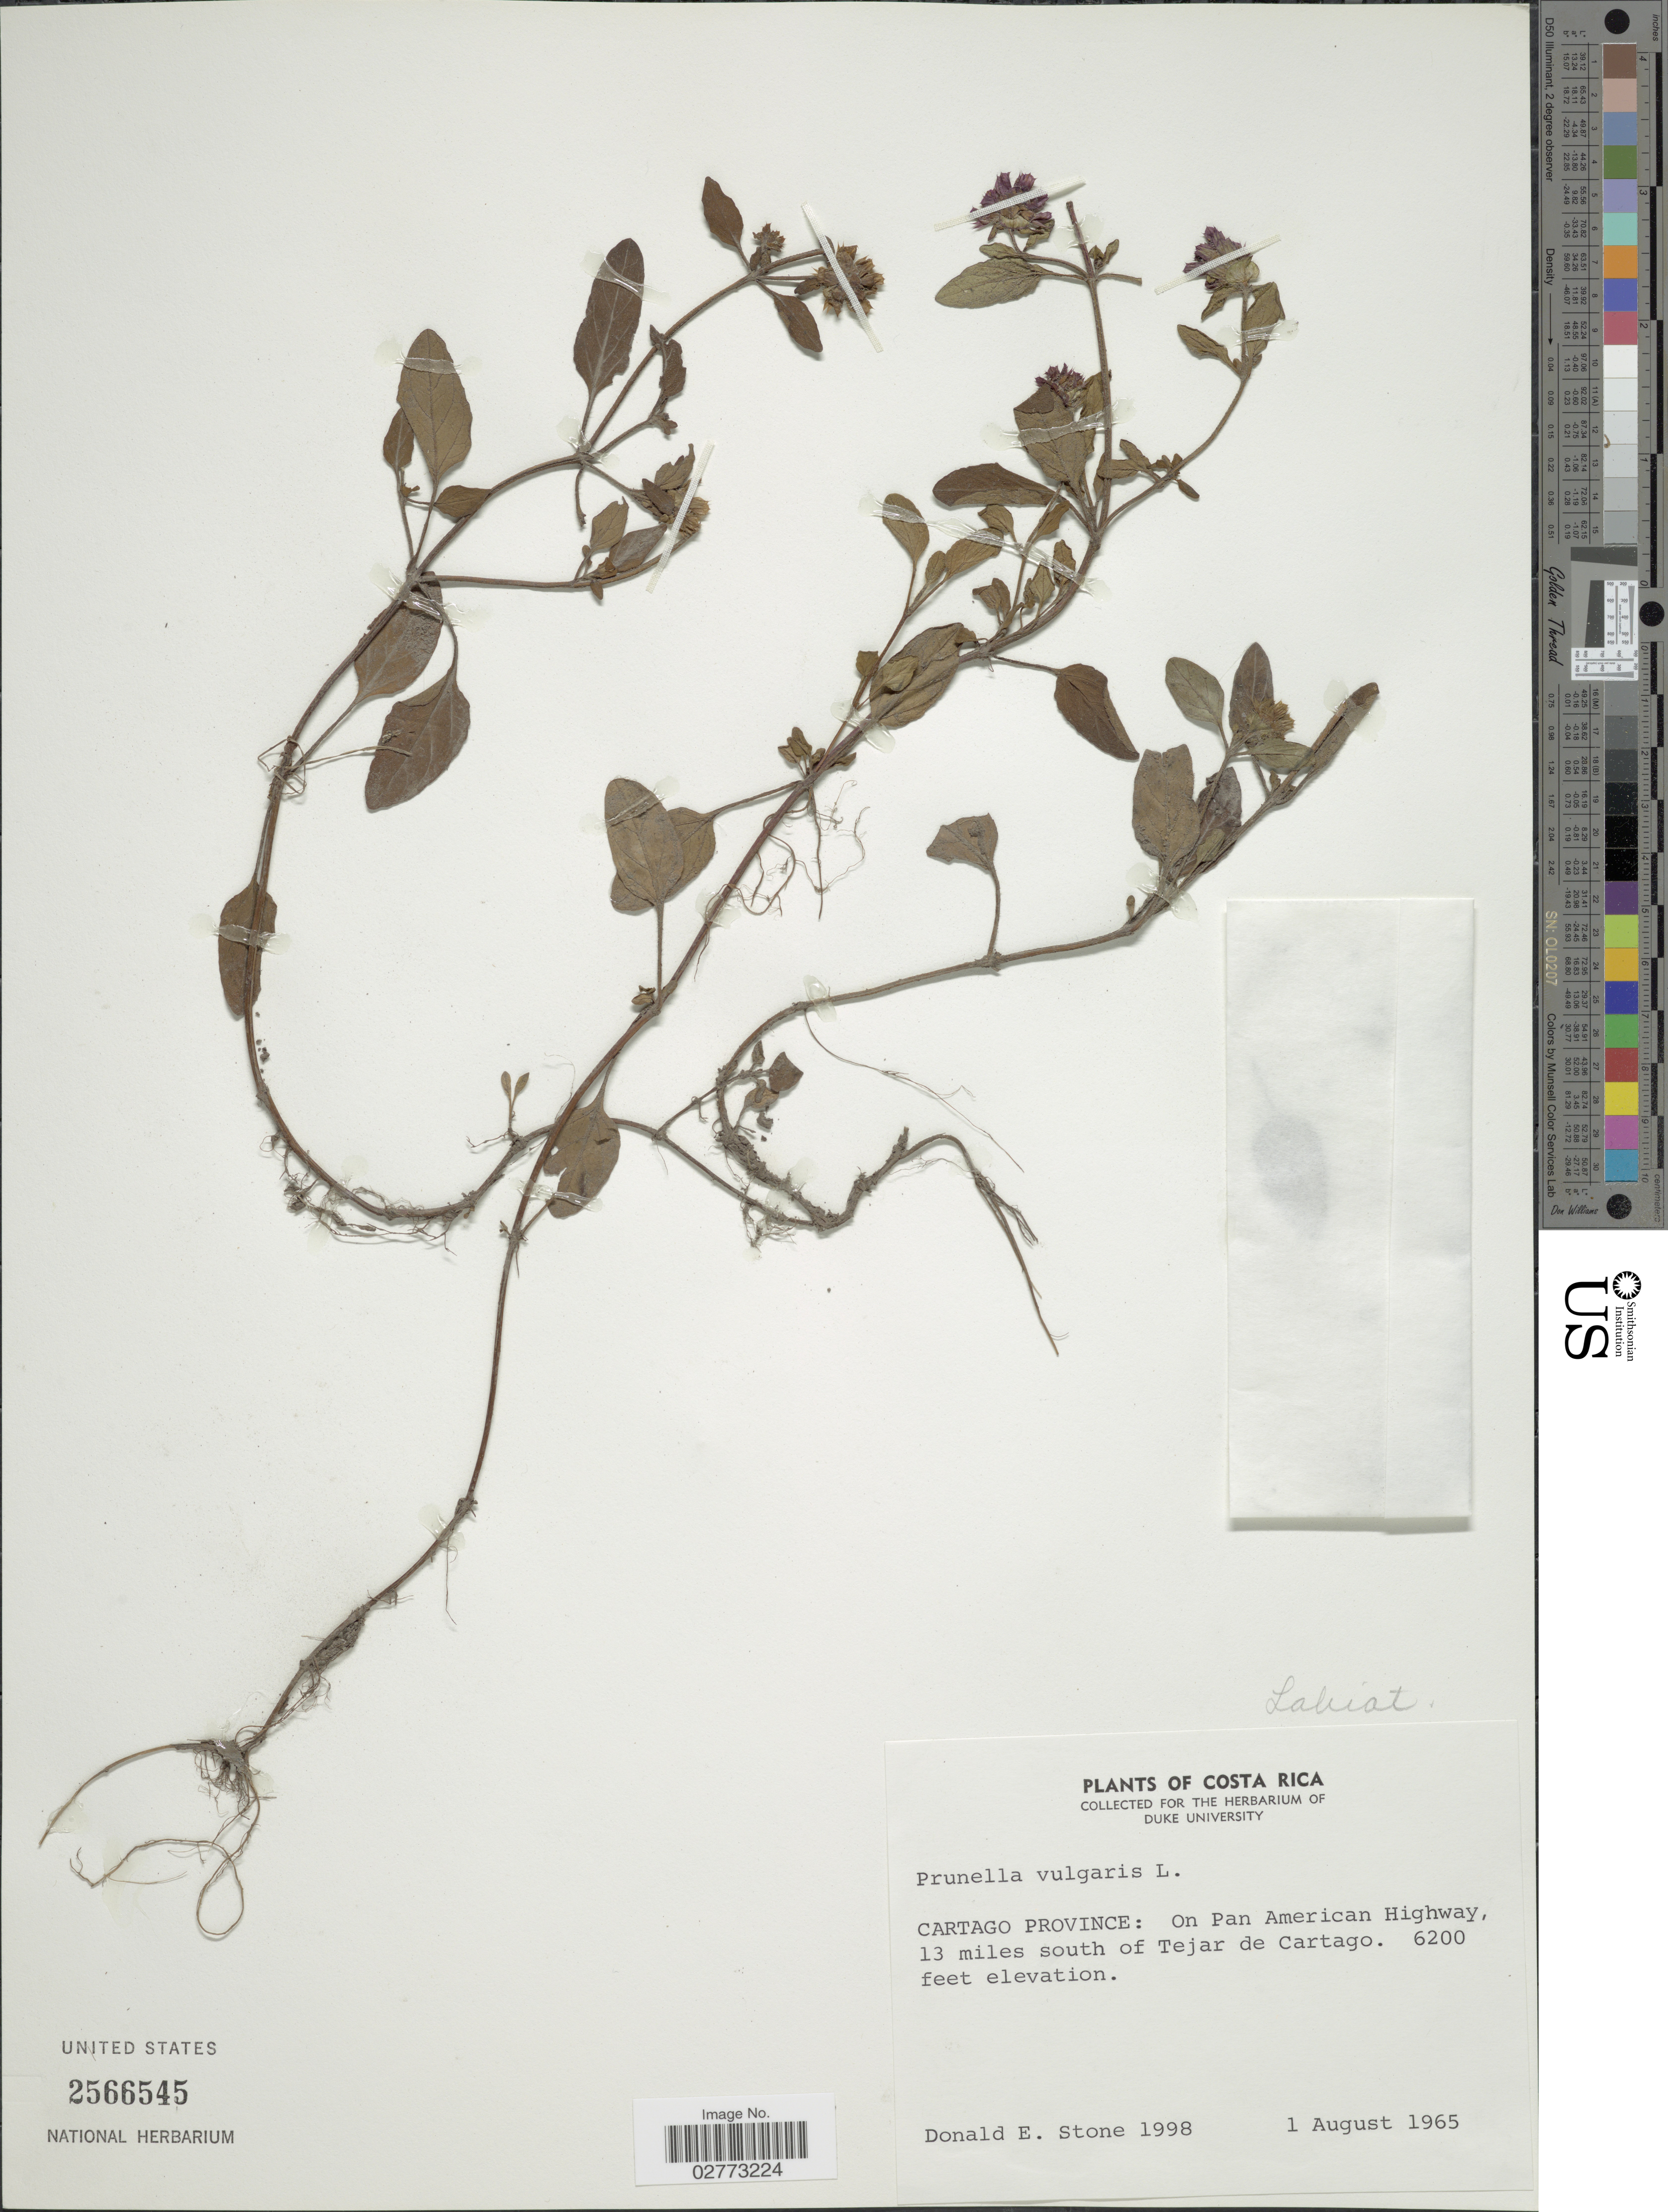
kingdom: Plantae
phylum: Tracheophyta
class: Magnoliopsida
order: Lamiales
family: Lamiaceae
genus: Prunella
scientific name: Prunella vulgaris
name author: L.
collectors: D. E. Stone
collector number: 1998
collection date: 1965-08-01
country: Costa Rica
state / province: Cartago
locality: On Pan American Highway, 13 miles south of Tejar de Cartago.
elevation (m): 1890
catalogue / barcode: US 2566545